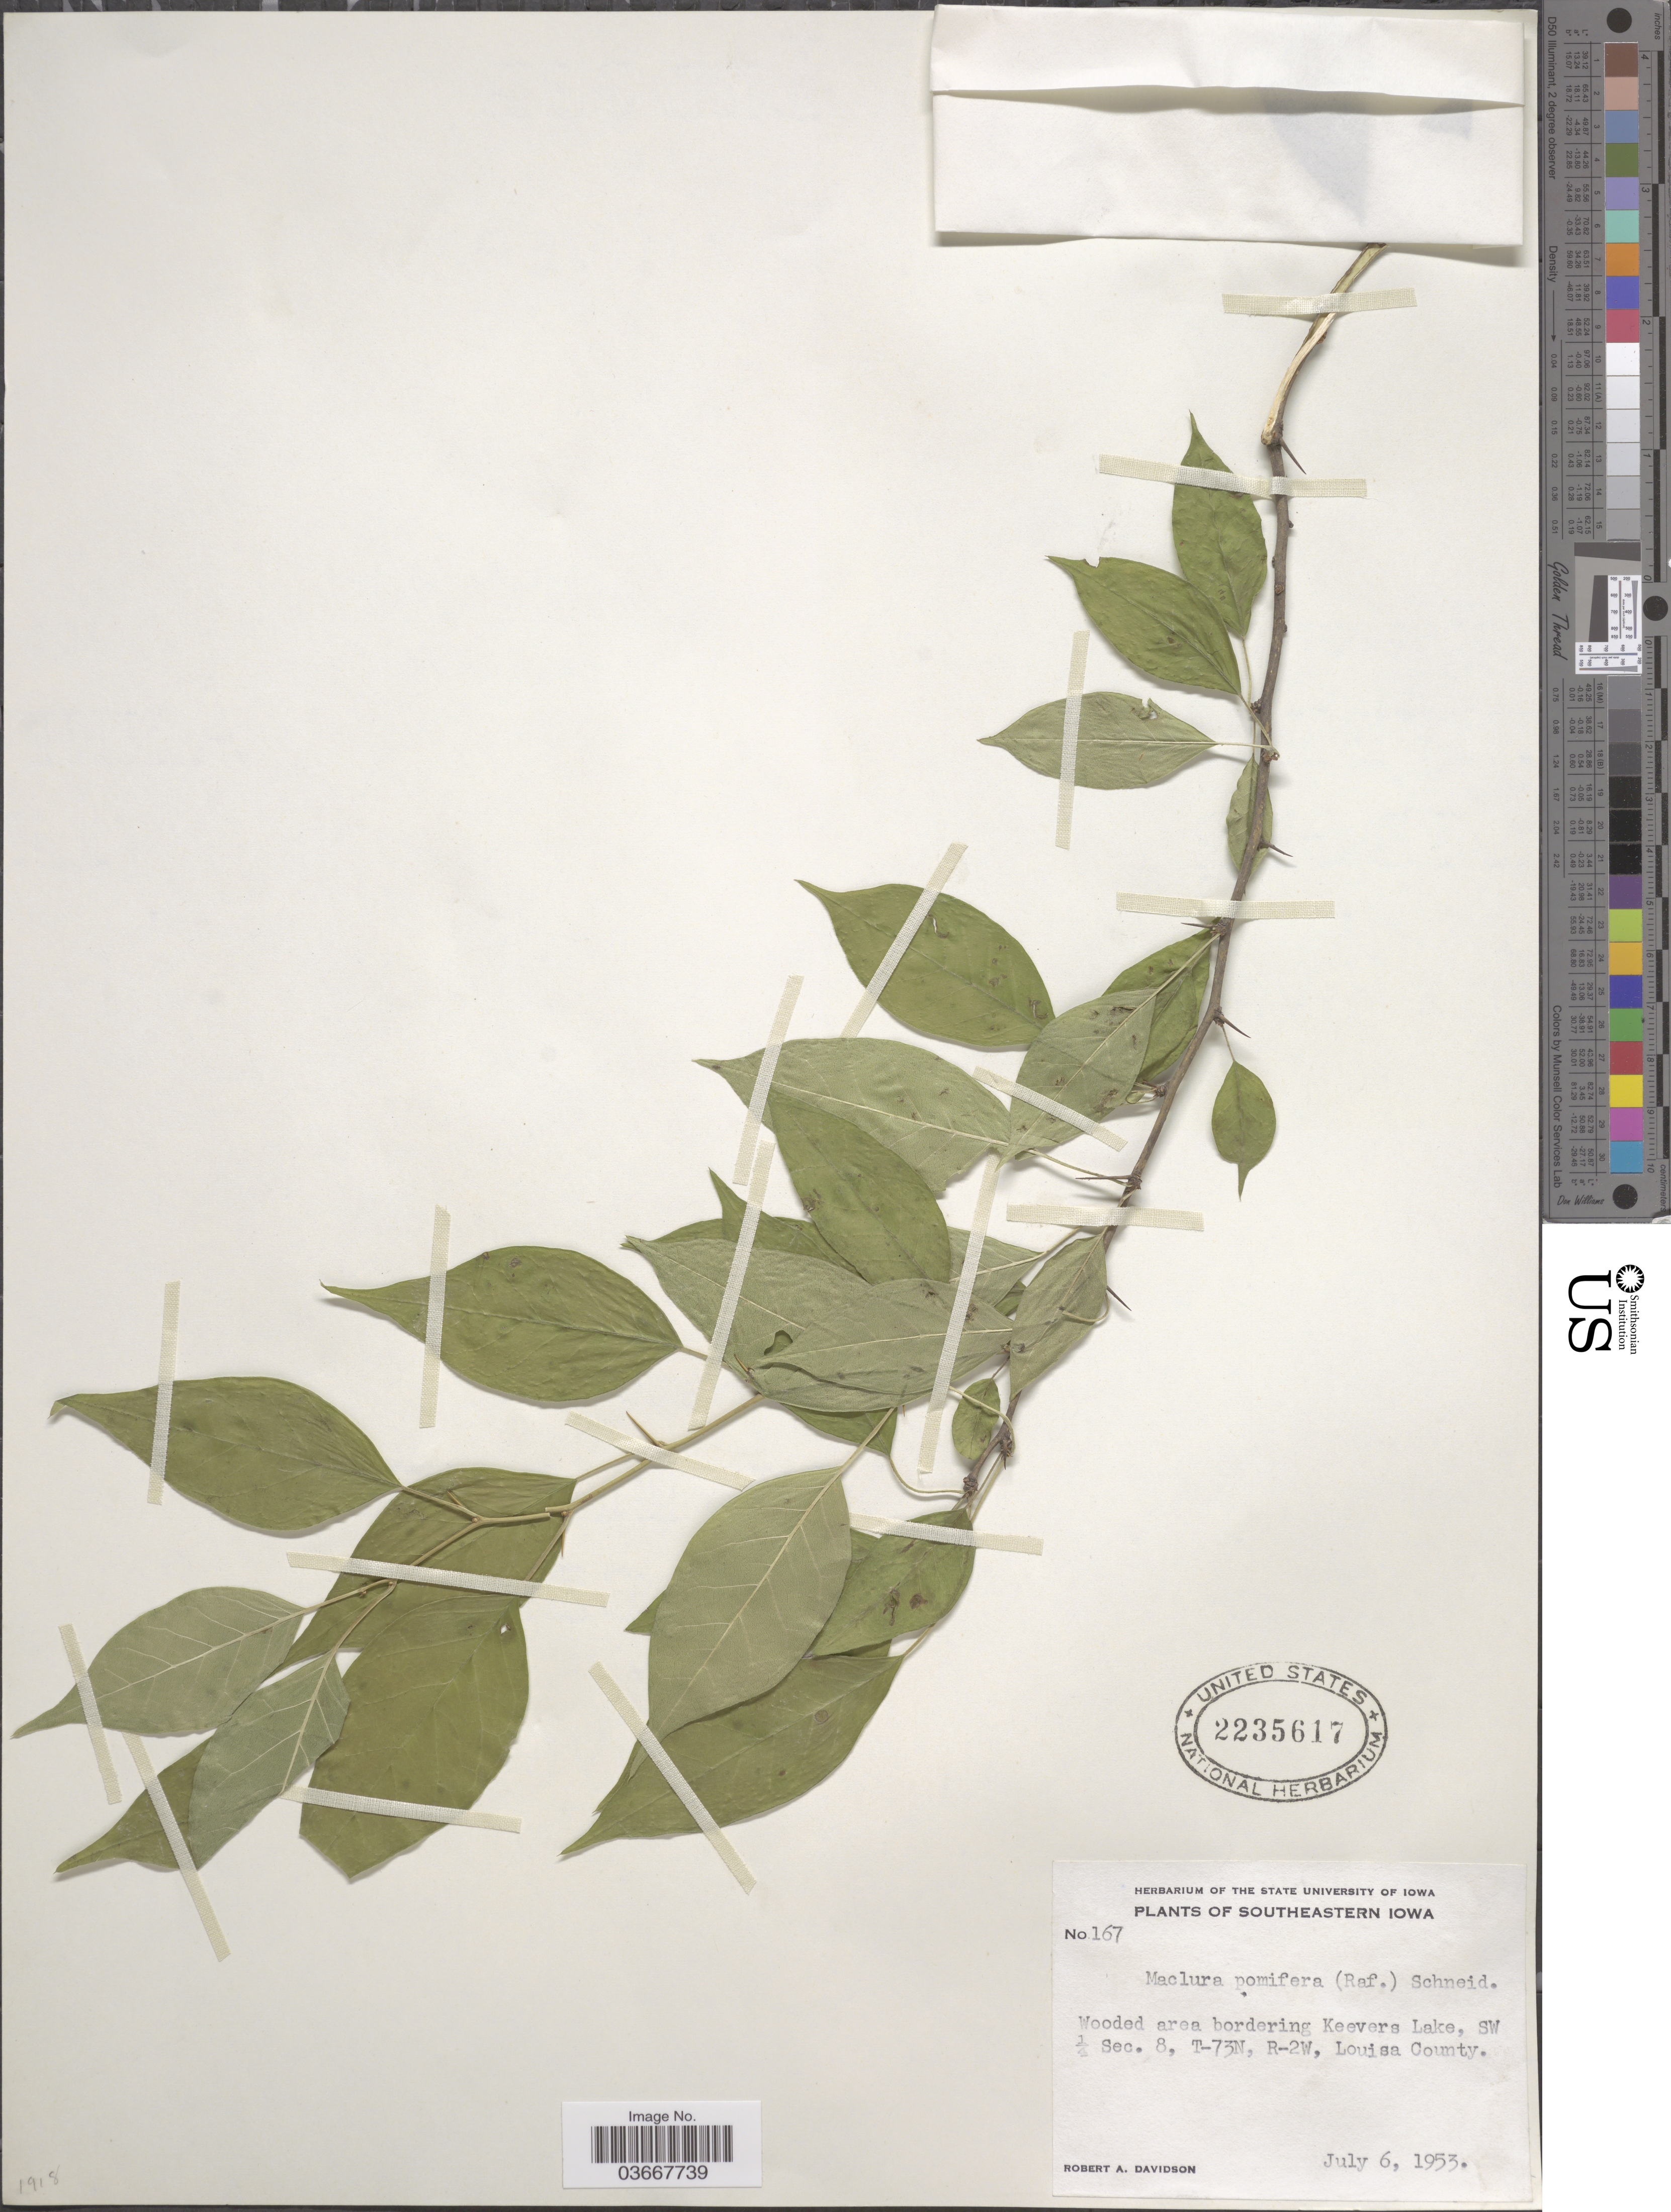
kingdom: Plantae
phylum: Tracheophyta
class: Magnoliopsida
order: Rosales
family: Moraceae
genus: Maclura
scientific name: Maclura pomifera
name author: (Raf.) C.K. Schneid.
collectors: R. A. Davidson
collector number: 167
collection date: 1953-07-06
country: United States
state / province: Iowa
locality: Southeastern Iowa. Wooded area bordering Keevers Lake, SW ¼ Sec. 8, T-73N, R-2W, Louisa County.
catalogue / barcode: US 2235617